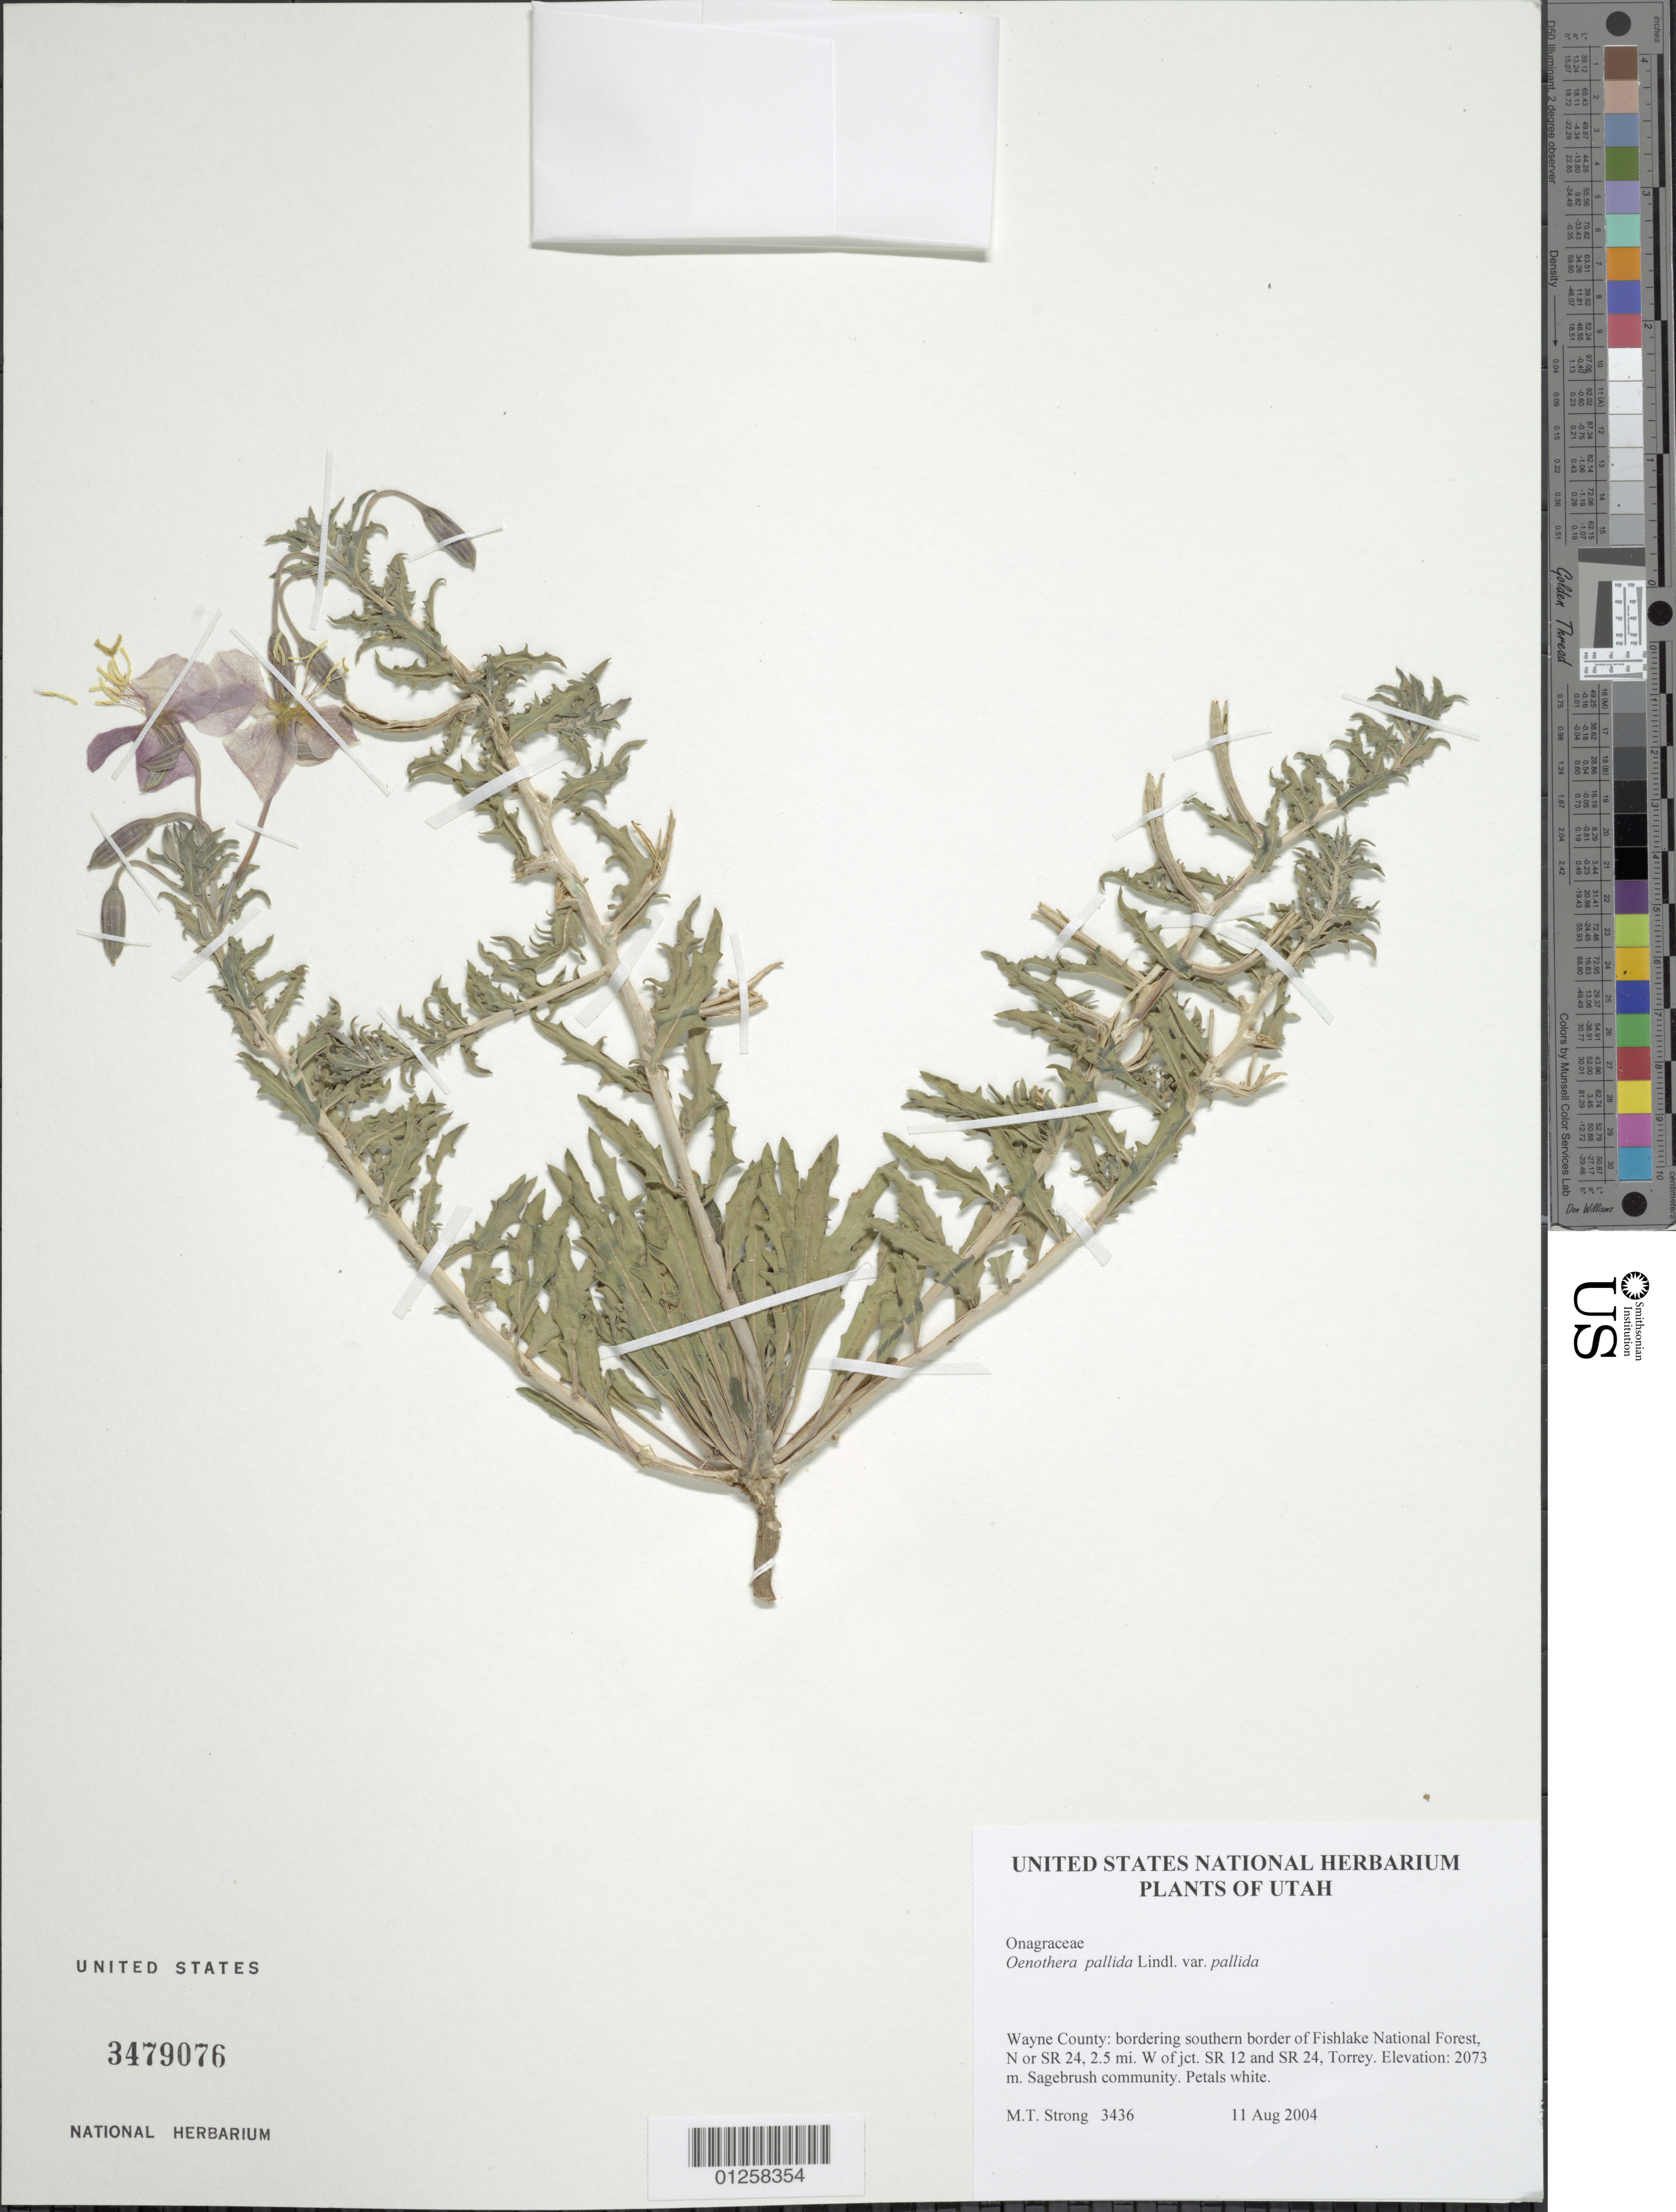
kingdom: Plantae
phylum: Tracheophyta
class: Magnoliopsida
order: Myrtales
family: Onagraceae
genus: Oenothera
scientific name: Oenothera pallida subsp. pallida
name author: Lindl.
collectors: M. T. Strong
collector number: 3436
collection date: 2004-08-11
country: United States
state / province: Utah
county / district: Wayne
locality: Bordering southern border of Fishlake National Forest, N or SR 24, 2.5 mi. W of jct. SR 12 and SR 24, Torrey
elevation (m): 2073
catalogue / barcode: US 3479076